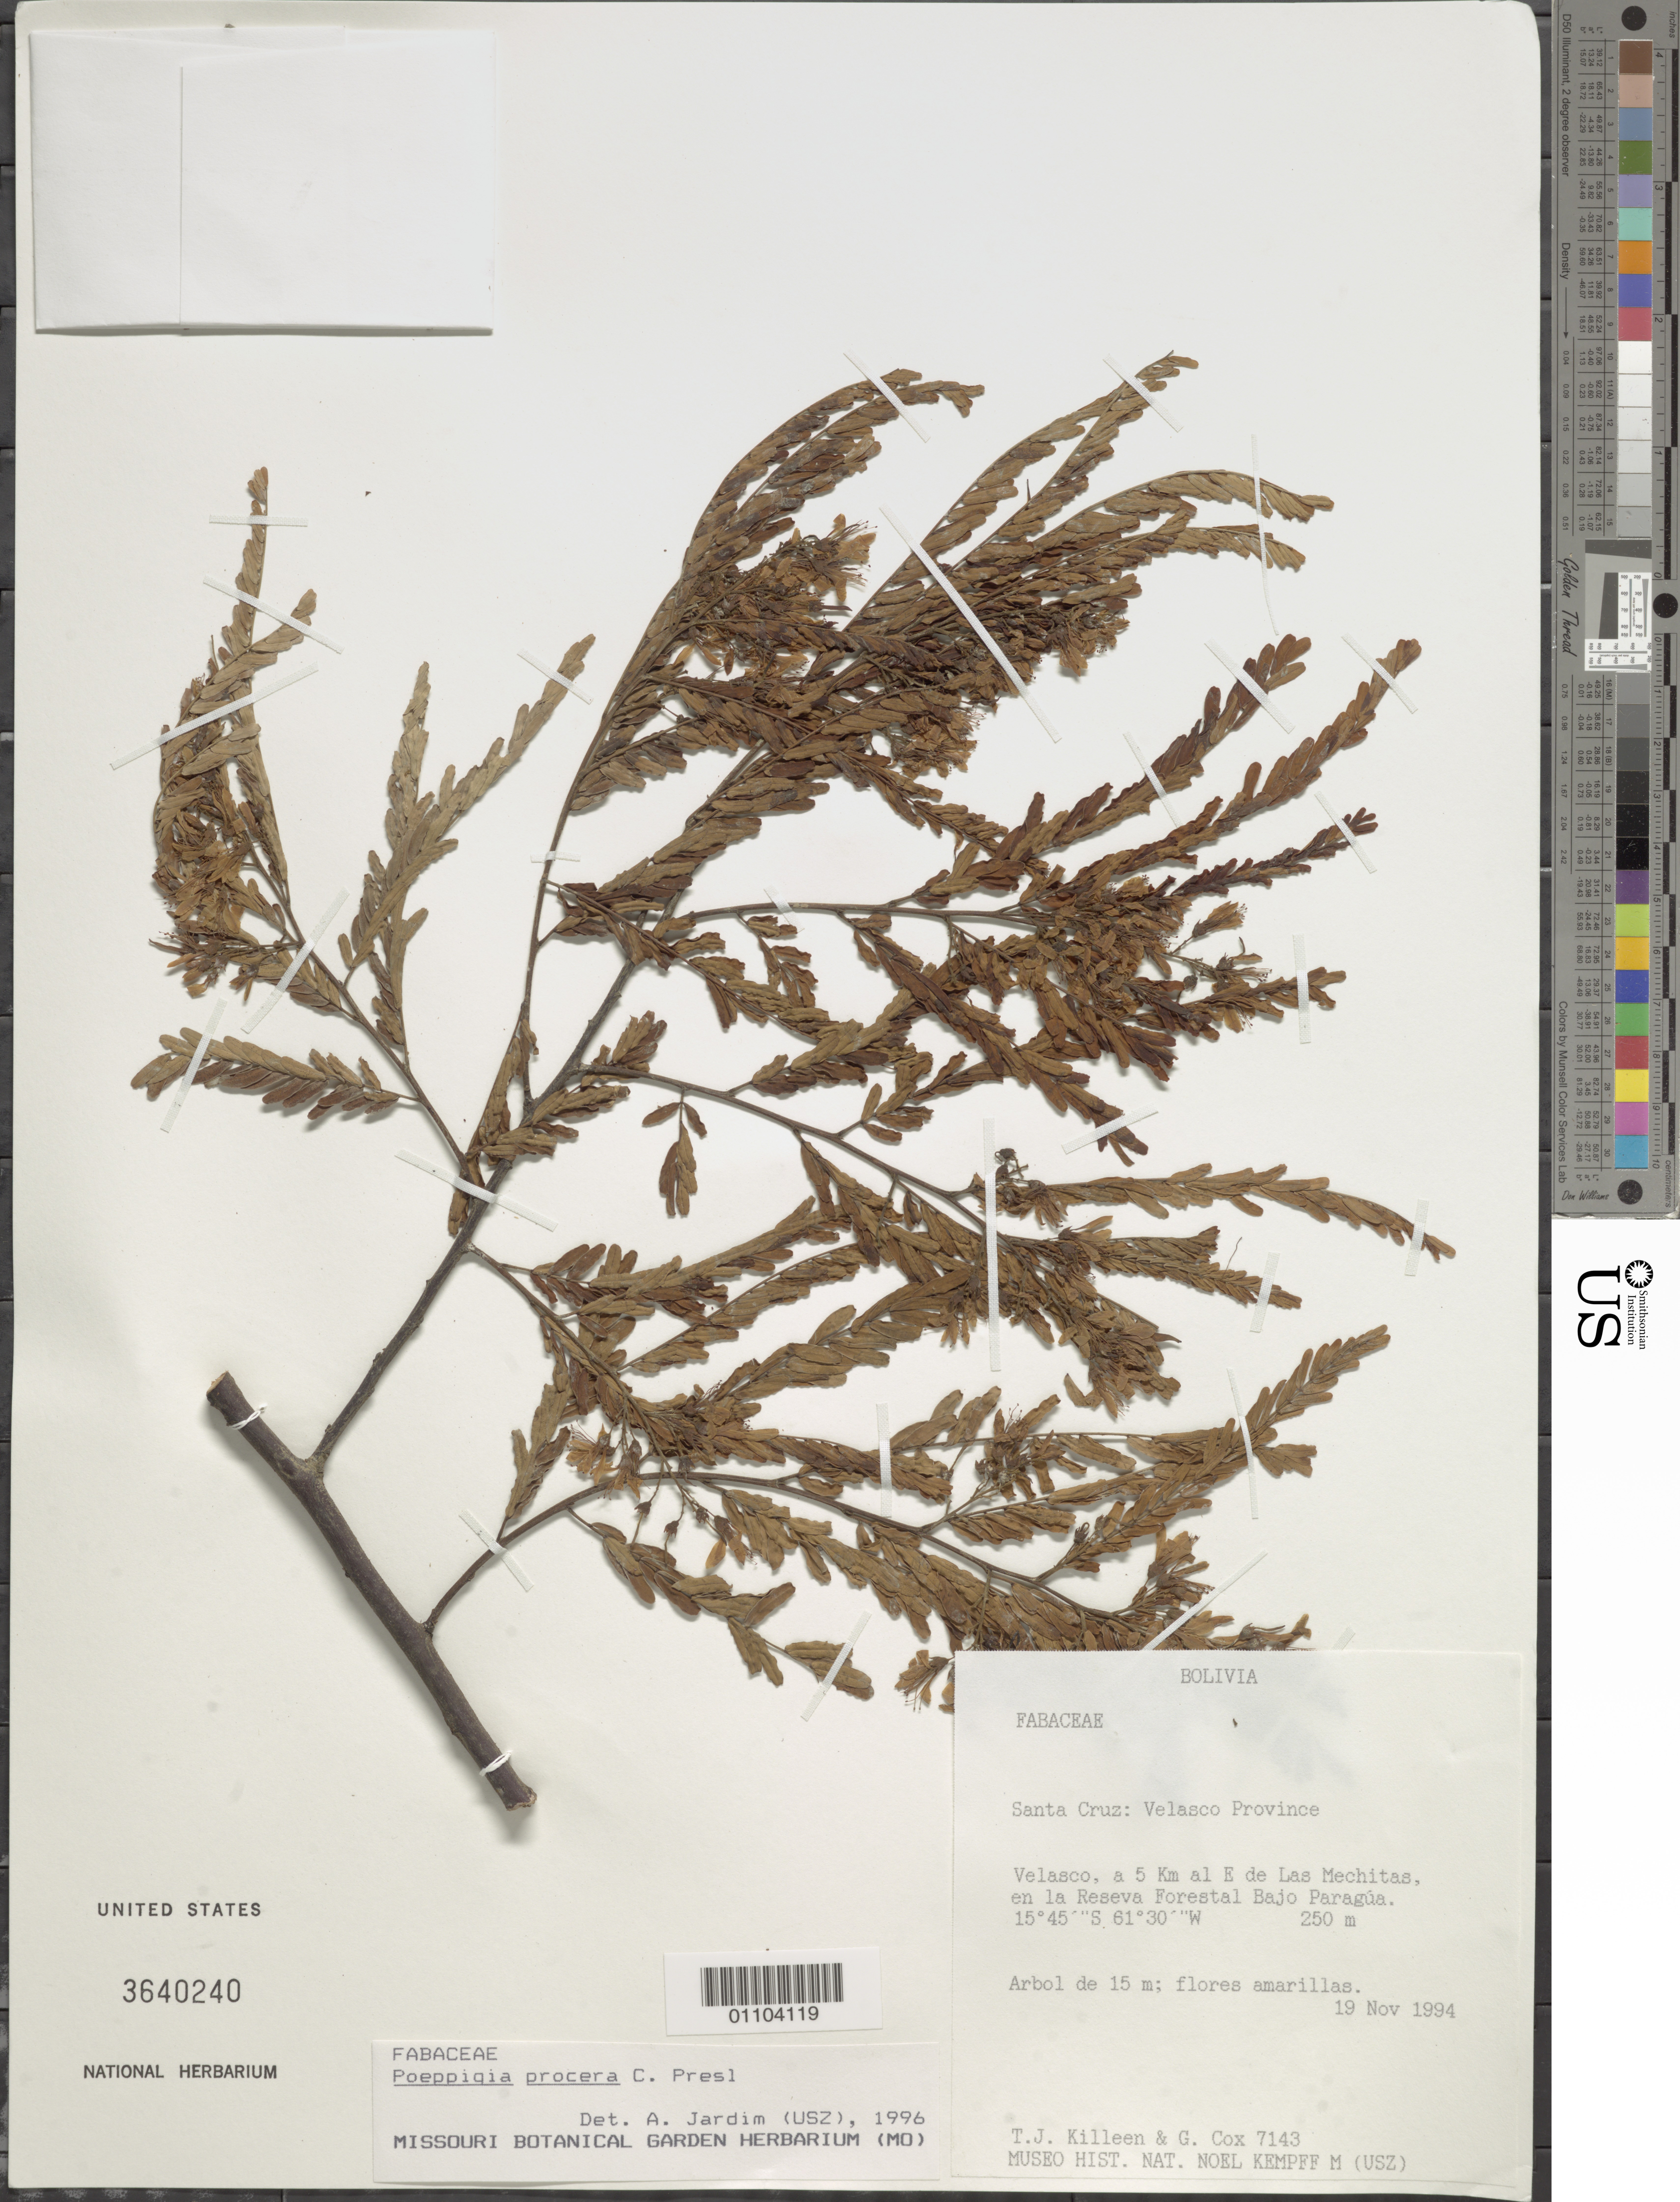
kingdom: Plantae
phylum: Tracheophyta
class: Magnoliopsida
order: Fabales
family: Fabaceae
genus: Poeppigia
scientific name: Poeppigia procera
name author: C. Presl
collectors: T. J. Killeen & G. Cox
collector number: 7143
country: Bolivia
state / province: Santa Cruz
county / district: Velasco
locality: Velasco, E of Las Mechitas, en la Reserva Forestal Bajo Paragua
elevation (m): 250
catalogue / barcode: US 3640240